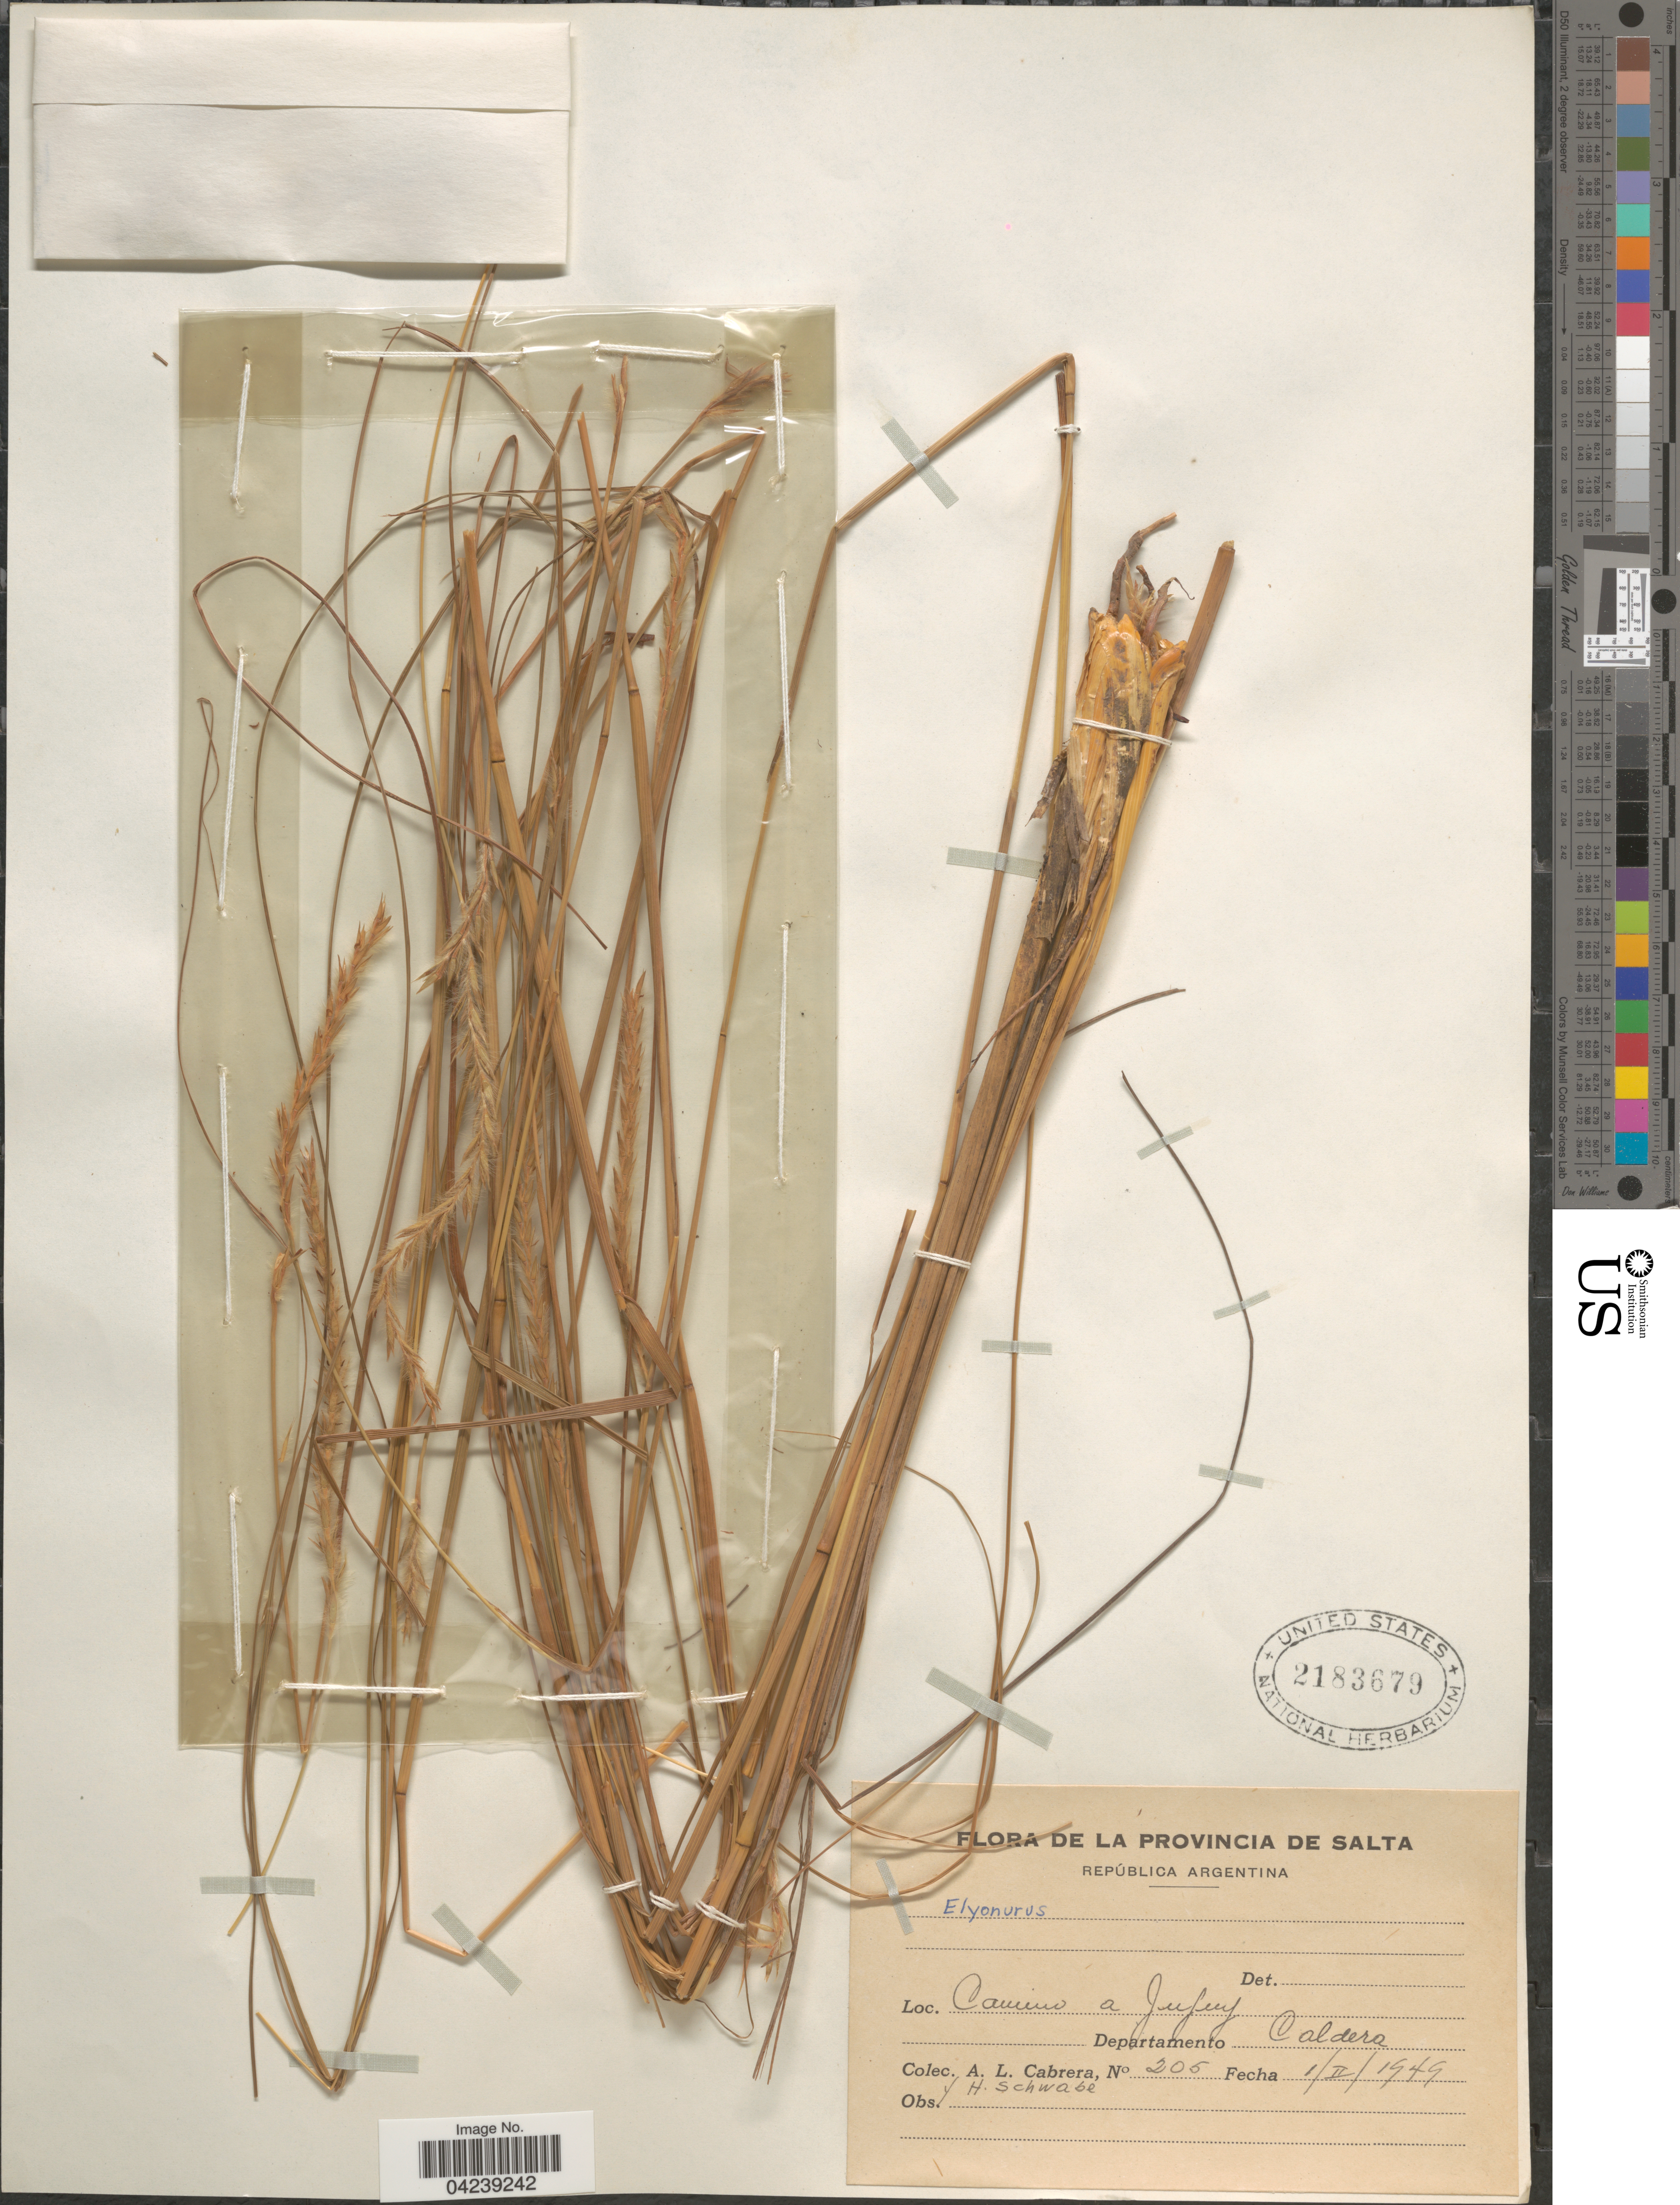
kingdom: Plantae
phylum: Tracheophyta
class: Liliopsida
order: Poales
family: Poaceae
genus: Elionurus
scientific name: Elionurus muticus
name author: (Spreng.) Kuntze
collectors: A. L. Cabrera & H. Schwabe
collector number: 205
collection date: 1949-02-01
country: Argentina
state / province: Salta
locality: República Argentina. Camino a Jujuy. Departamento Caldera.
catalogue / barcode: US 2183679